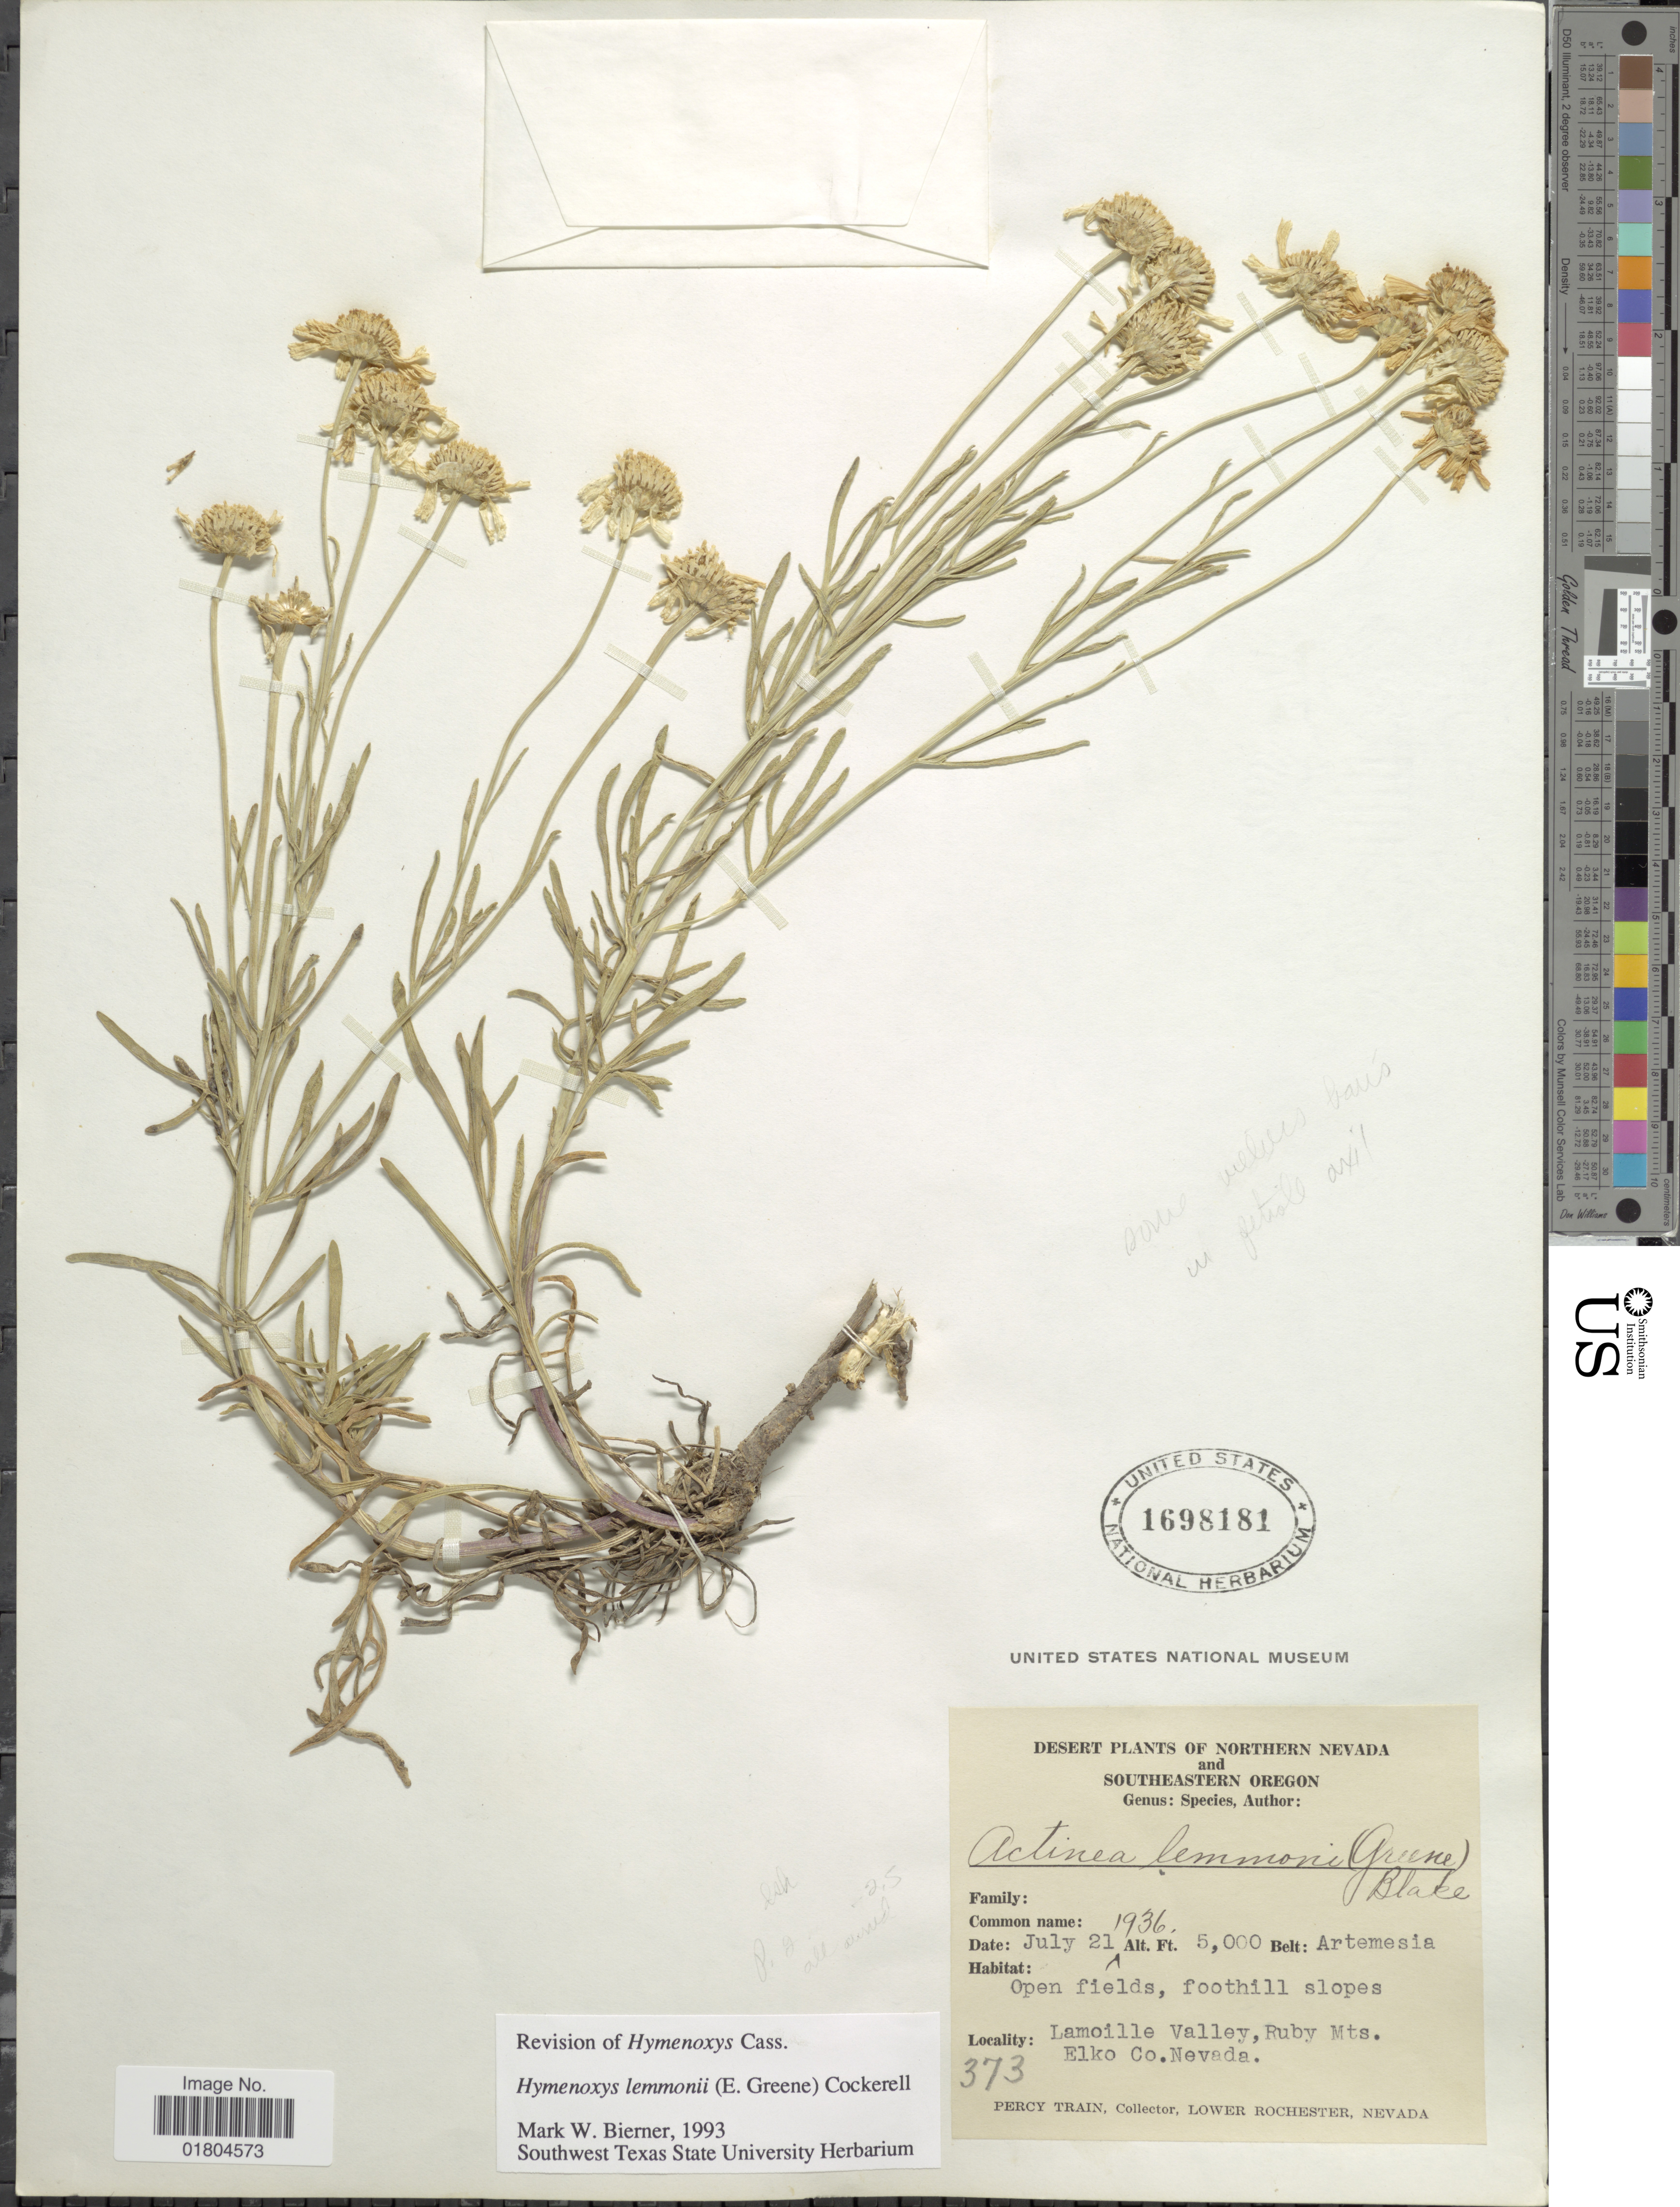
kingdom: Plantae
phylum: Tracheophyta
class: Magnoliopsida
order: Asterales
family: Asteraceae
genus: Hymenoxys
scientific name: Hymenoxys lemmonii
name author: (Greene) Cockerell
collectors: P. Train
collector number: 373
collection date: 1936-07-21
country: United States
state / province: Nevada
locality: Lamoille Valley, Ruby Mts. Elko Co. Northern Nevada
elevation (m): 1524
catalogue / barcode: US 1698181